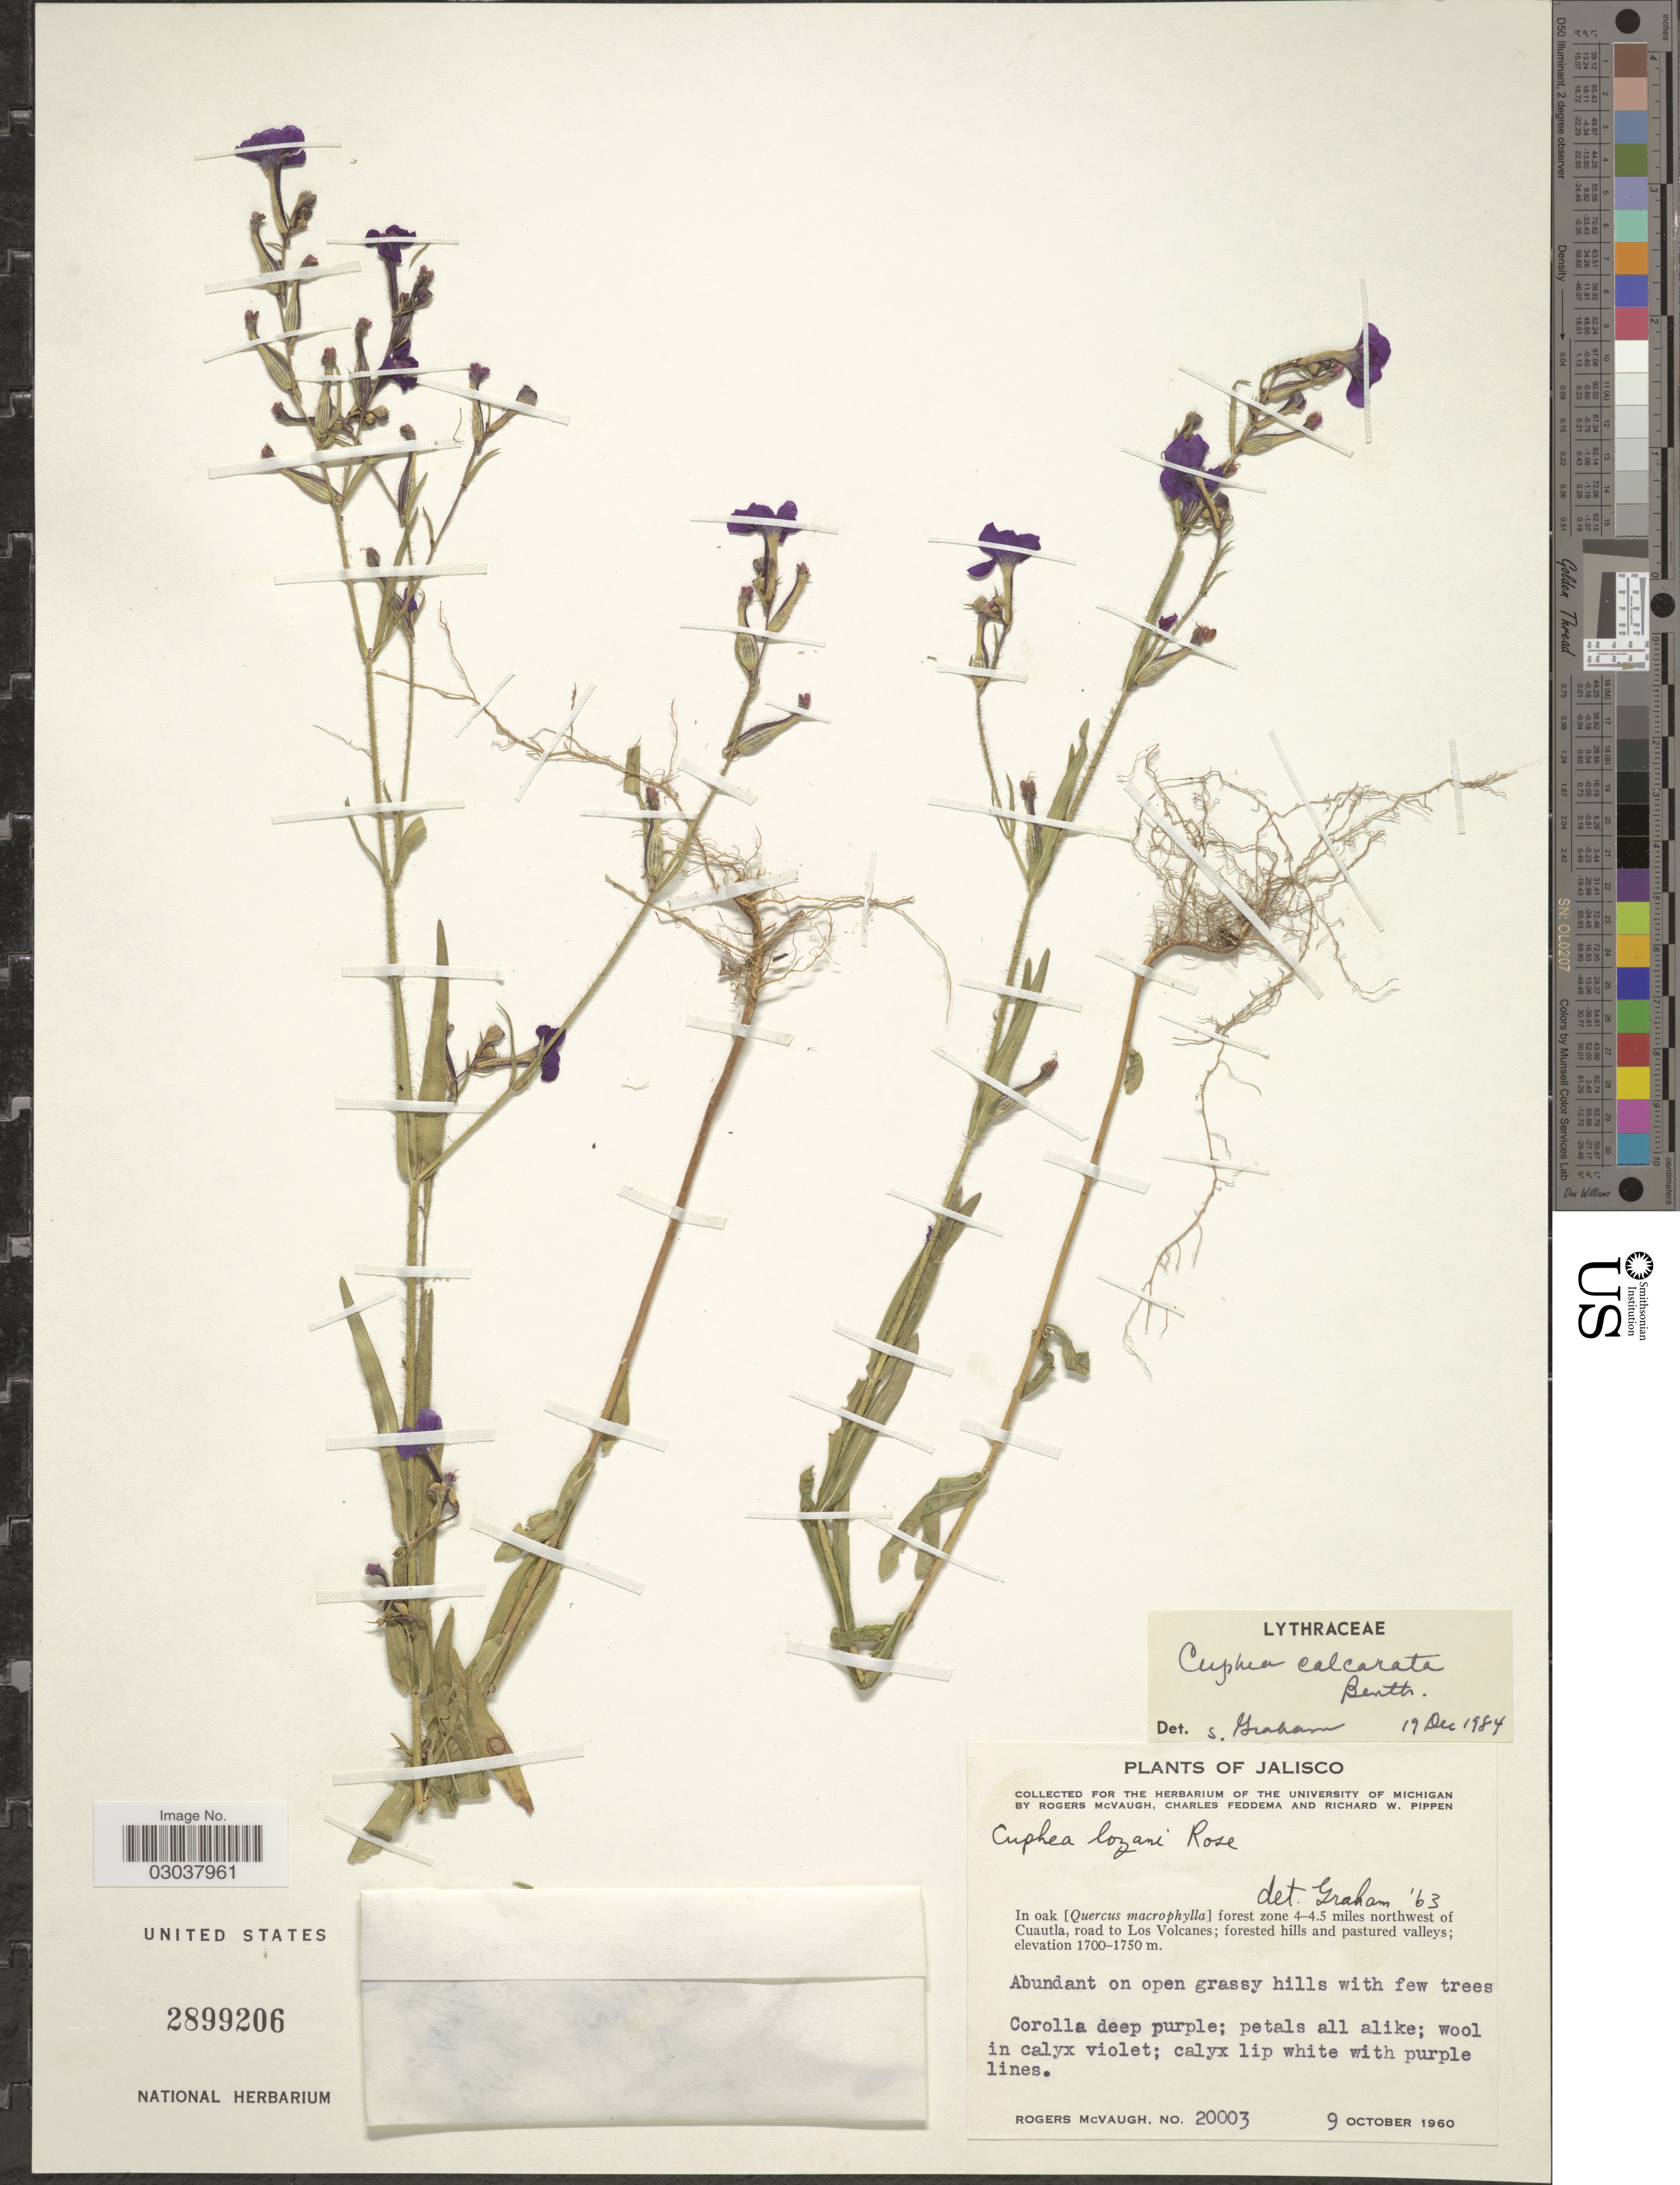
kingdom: Plantae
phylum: Tracheophyta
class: Magnoliopsida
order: Myrtales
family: Lythraceae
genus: Cuphea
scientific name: Cuphea calcarata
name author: Benth.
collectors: R. McVaugh, C. Feddema & R. W. Pippen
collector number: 20003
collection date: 1960-10-09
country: Mexico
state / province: Jalisco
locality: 4-4.5 miles northwest of Cuautla, road to Los Volcanes.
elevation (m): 1700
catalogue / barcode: US 2899206